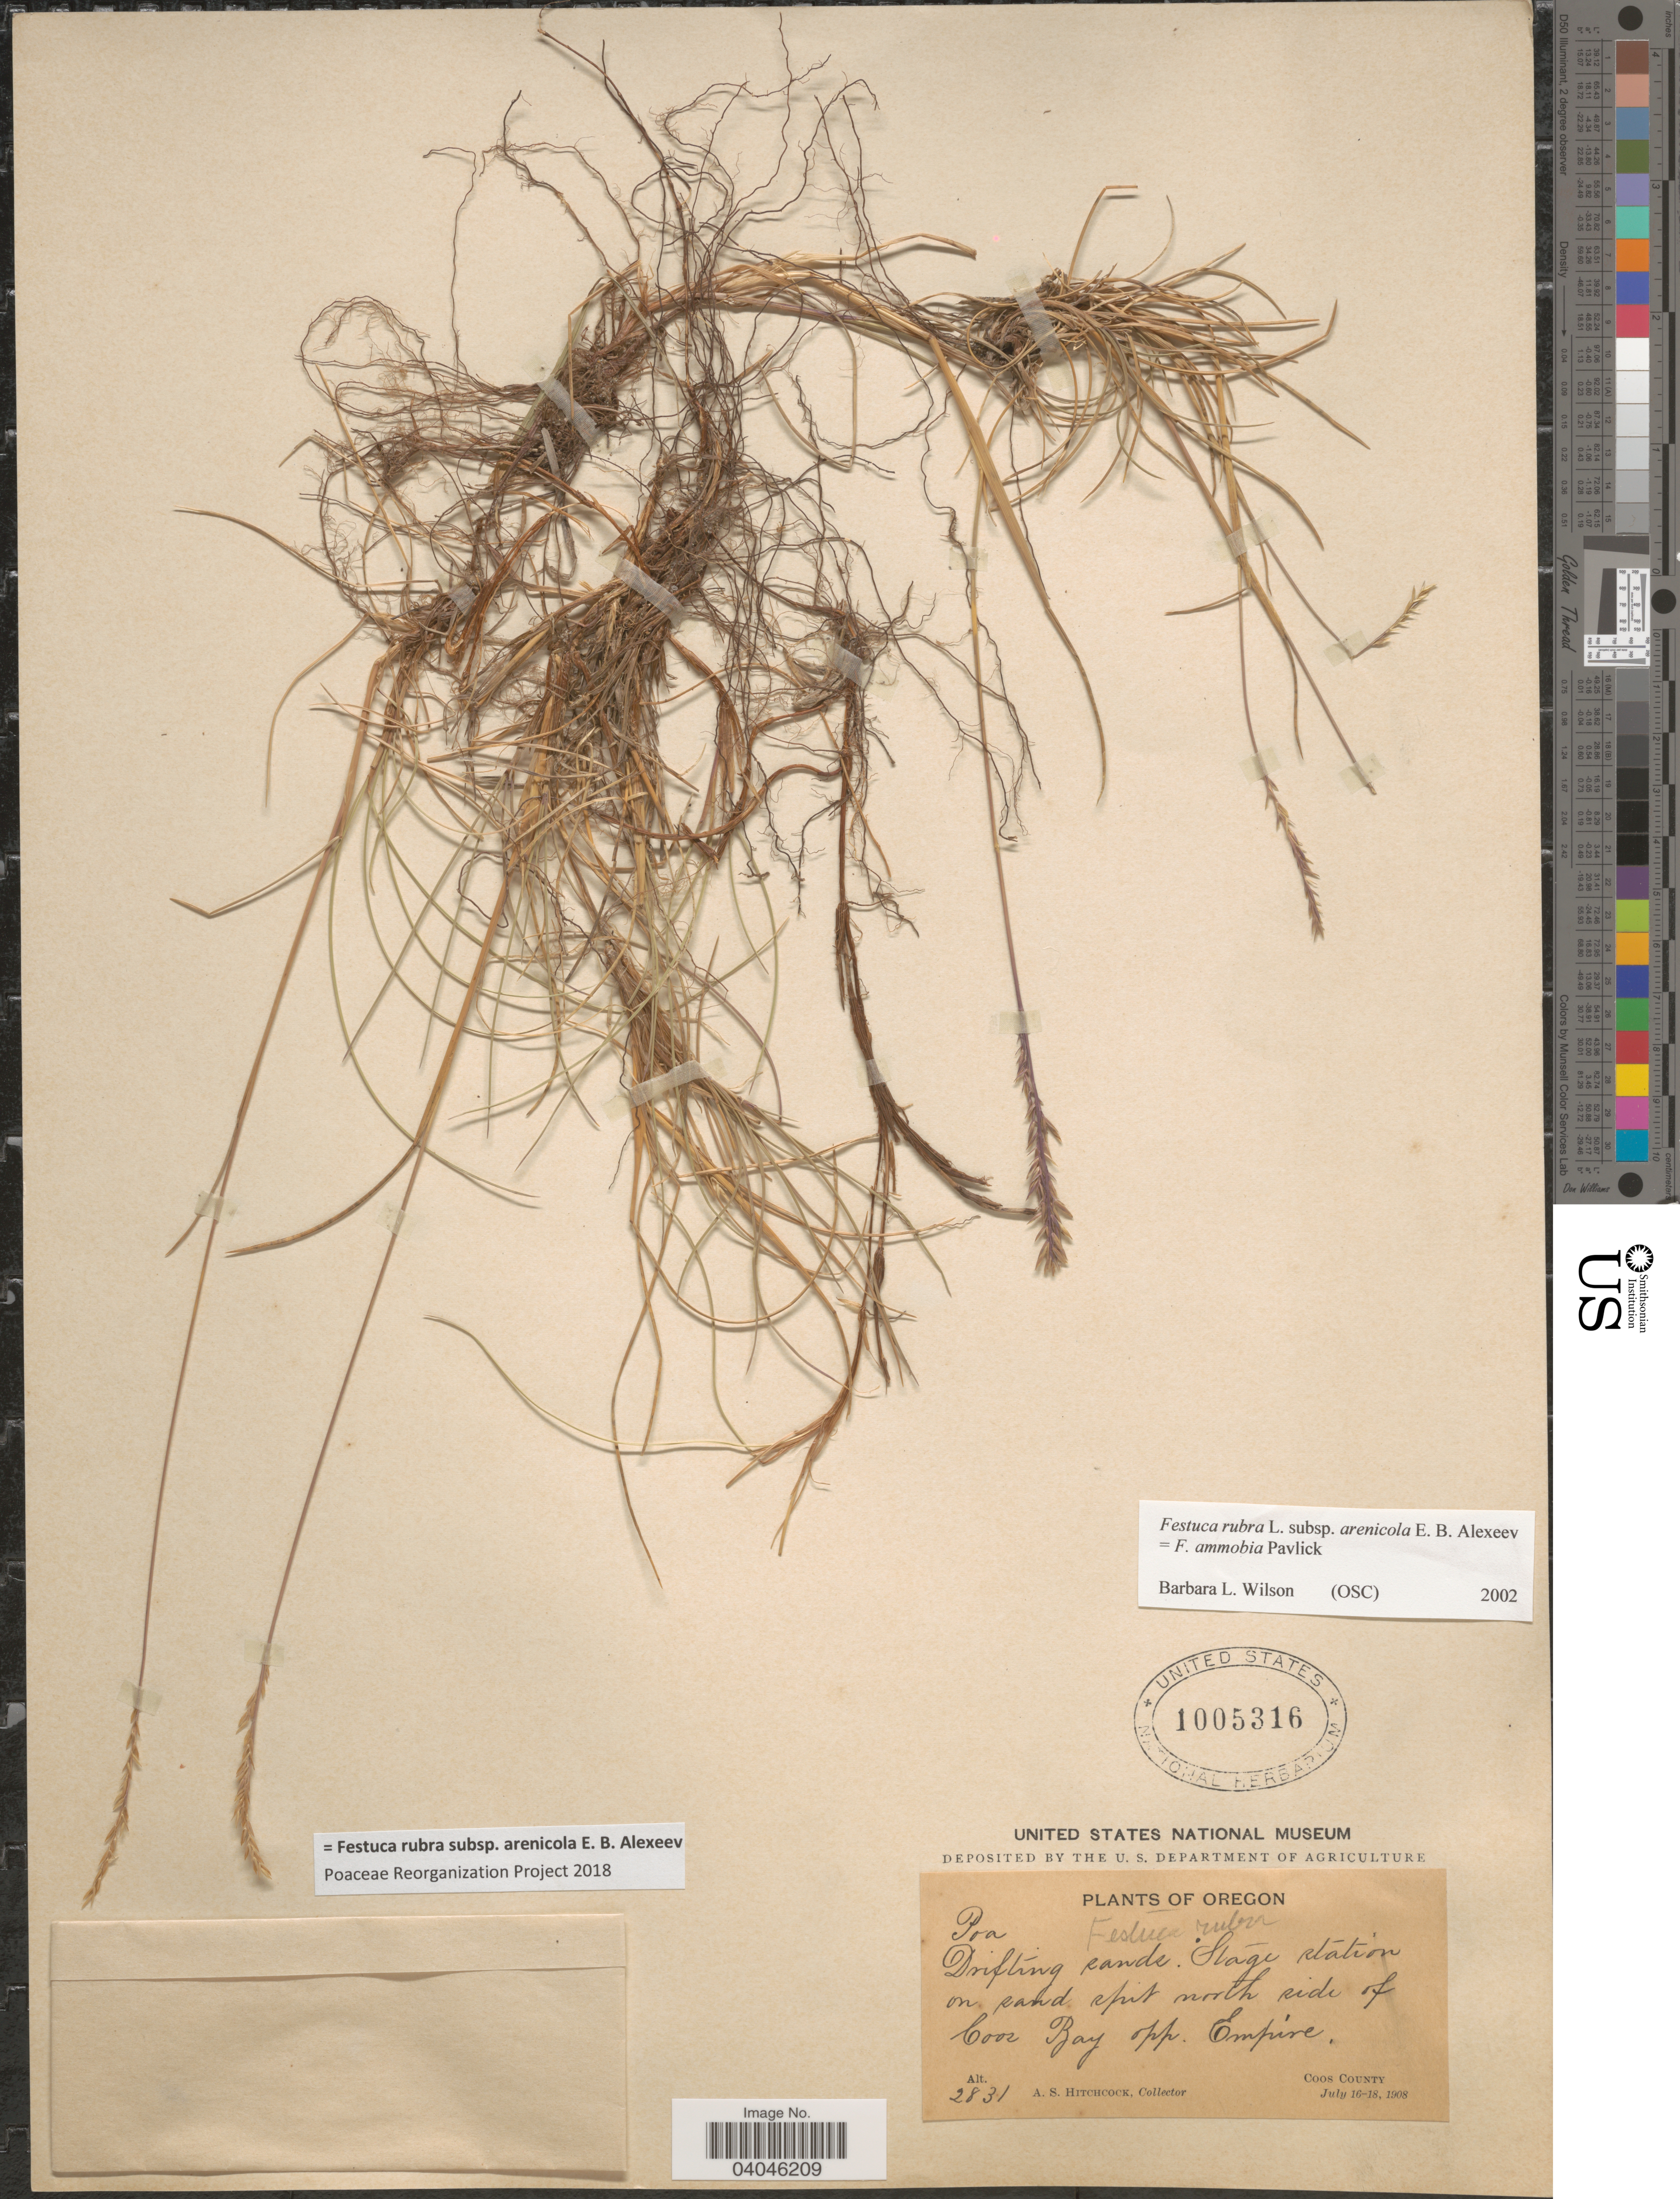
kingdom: Plantae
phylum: Tracheophyta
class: Liliopsida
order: Poales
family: Poaceae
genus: Festuca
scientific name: Festuca rubra subsp. arenicola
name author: E.B. Alexeev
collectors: A. S. Hitchcock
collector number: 2831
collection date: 1908-07-16/1908-07-18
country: United States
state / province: Oregon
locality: Stage station on sand spit north side of Coos Bay opp. Empire. Coos County.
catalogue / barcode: US 1005316